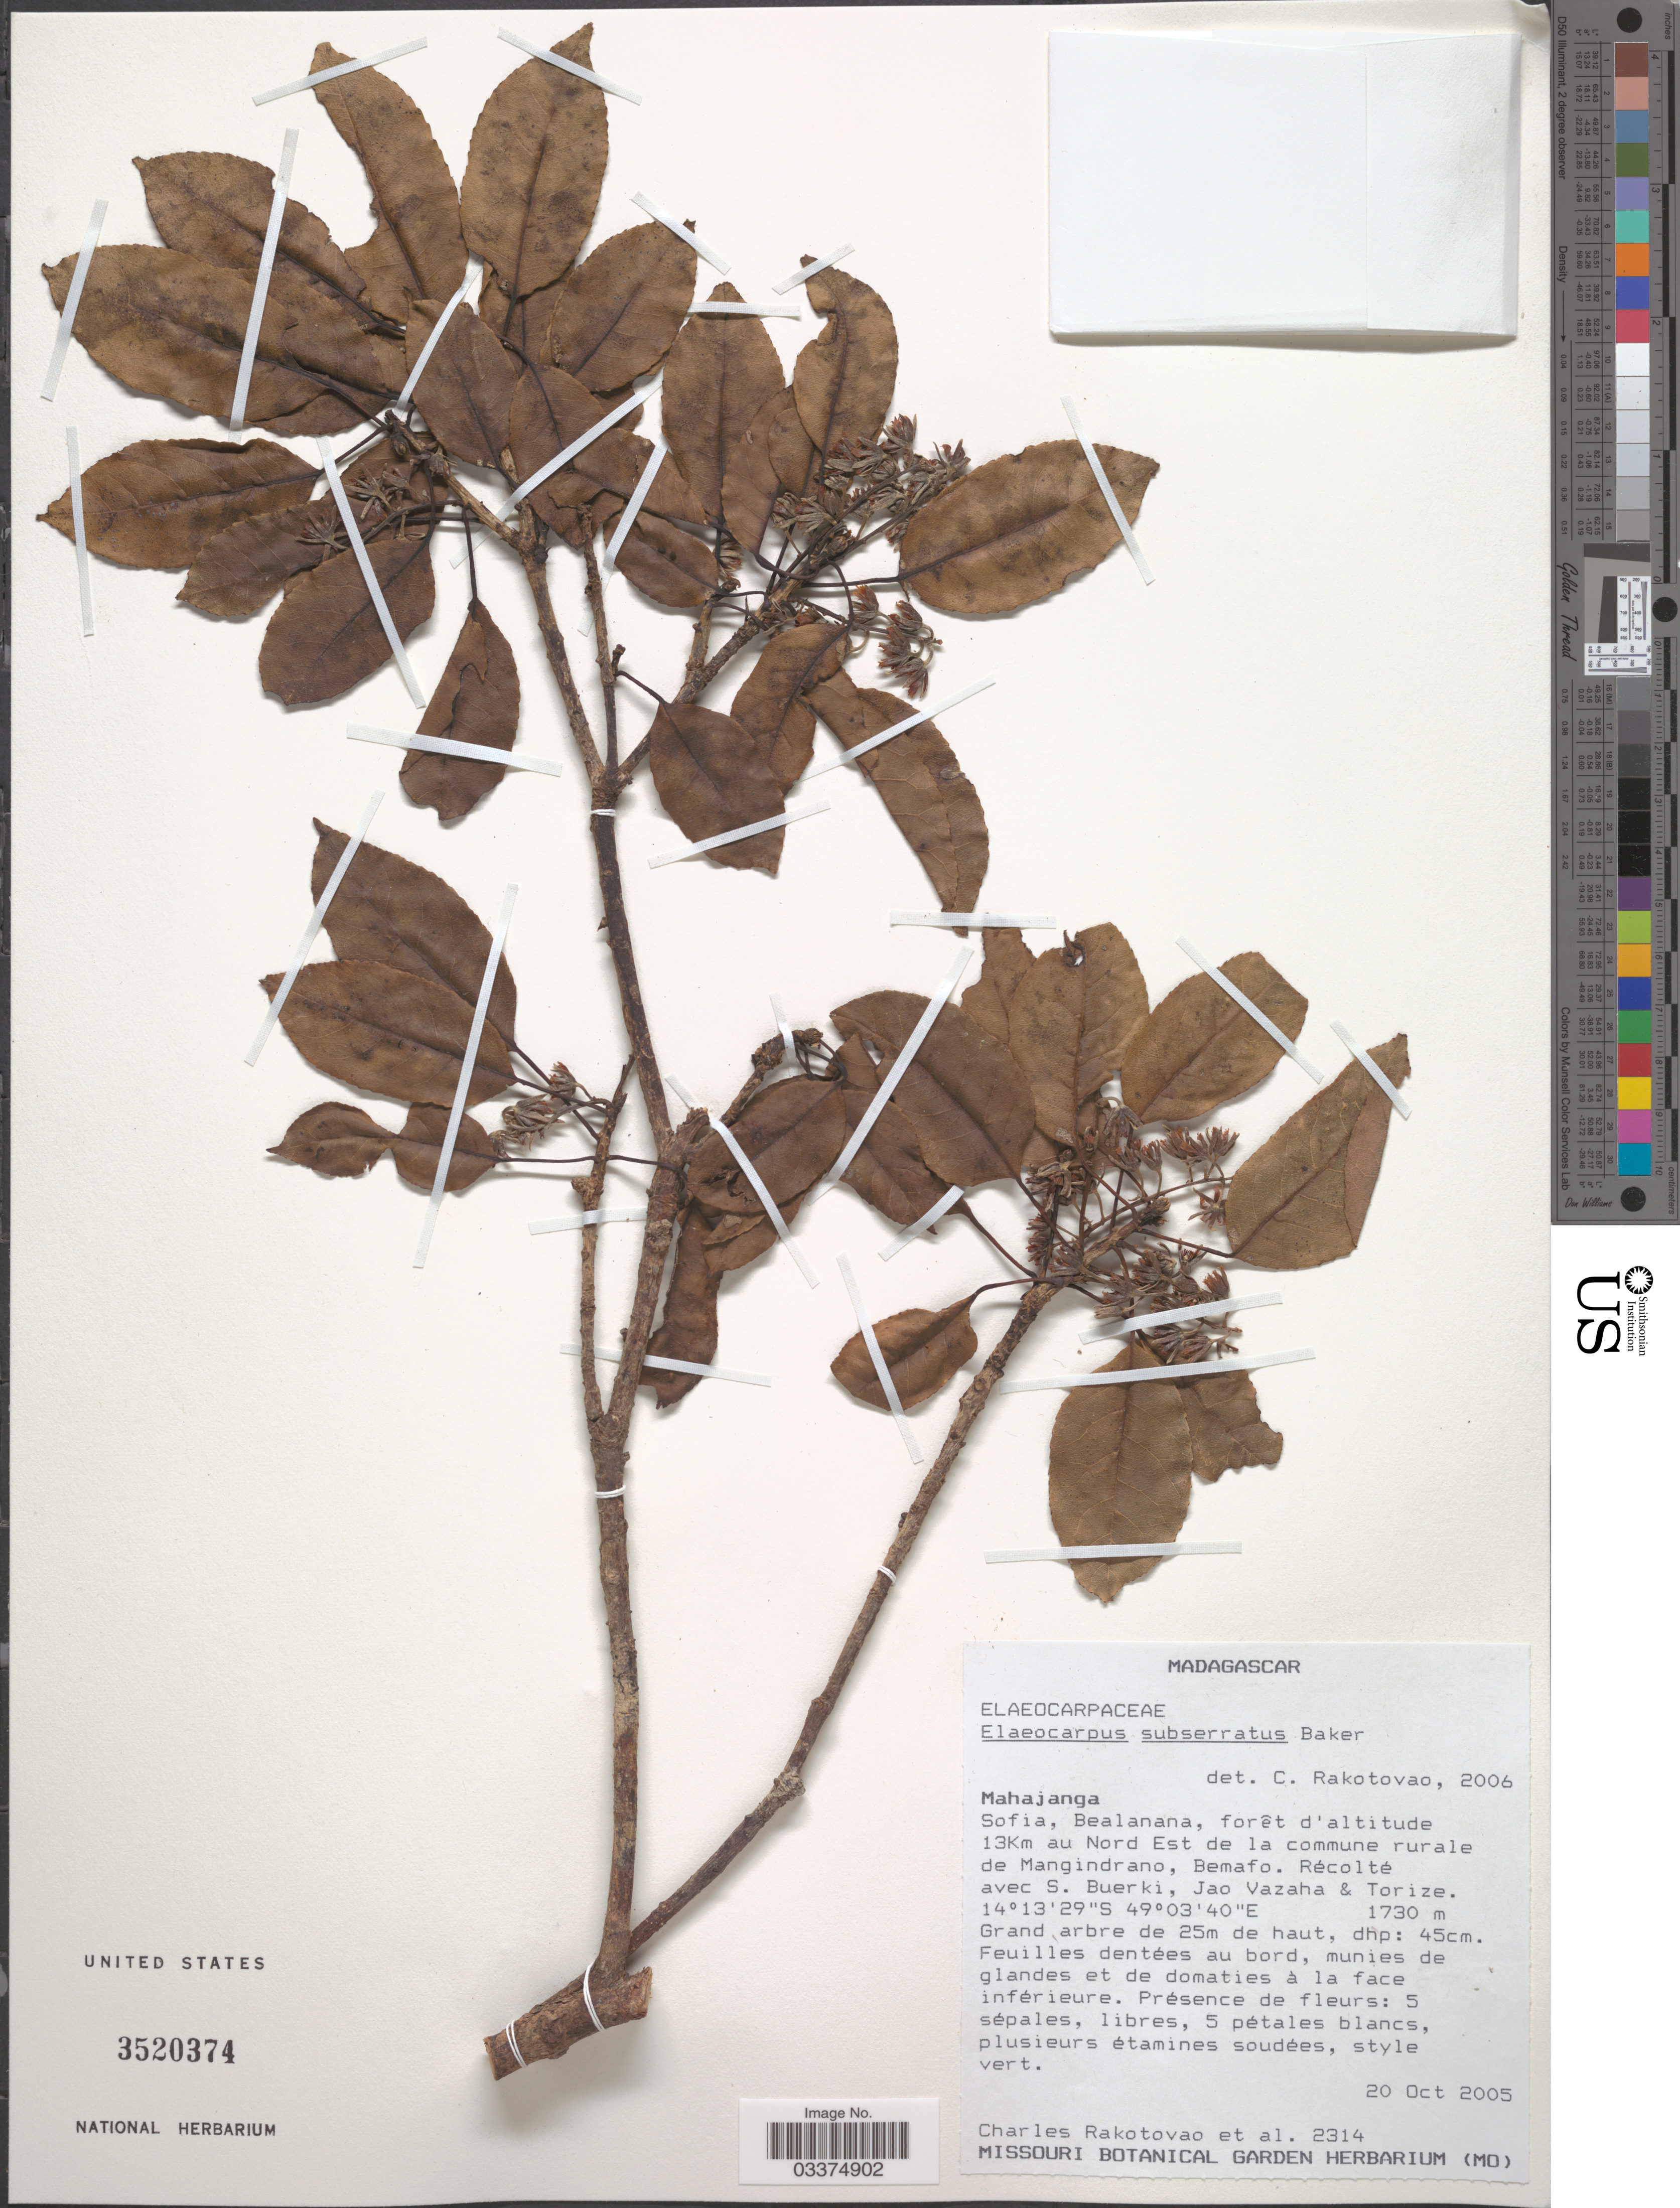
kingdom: Plantae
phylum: Tracheophyta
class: Magnoliopsida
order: Oxalidales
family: Elaeocarpaceae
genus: Elaeocarpus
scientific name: Elaeocarpus subserratus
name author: Baker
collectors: C. Rakotovao, S. Buerki, J. Vazaha & Torize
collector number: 2314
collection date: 2005-10-20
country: Madagascar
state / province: Sofia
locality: Sofia, Bealanana, forêt d'altitude de Mangindrano, Bemafo.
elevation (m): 1730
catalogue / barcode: US 3520374